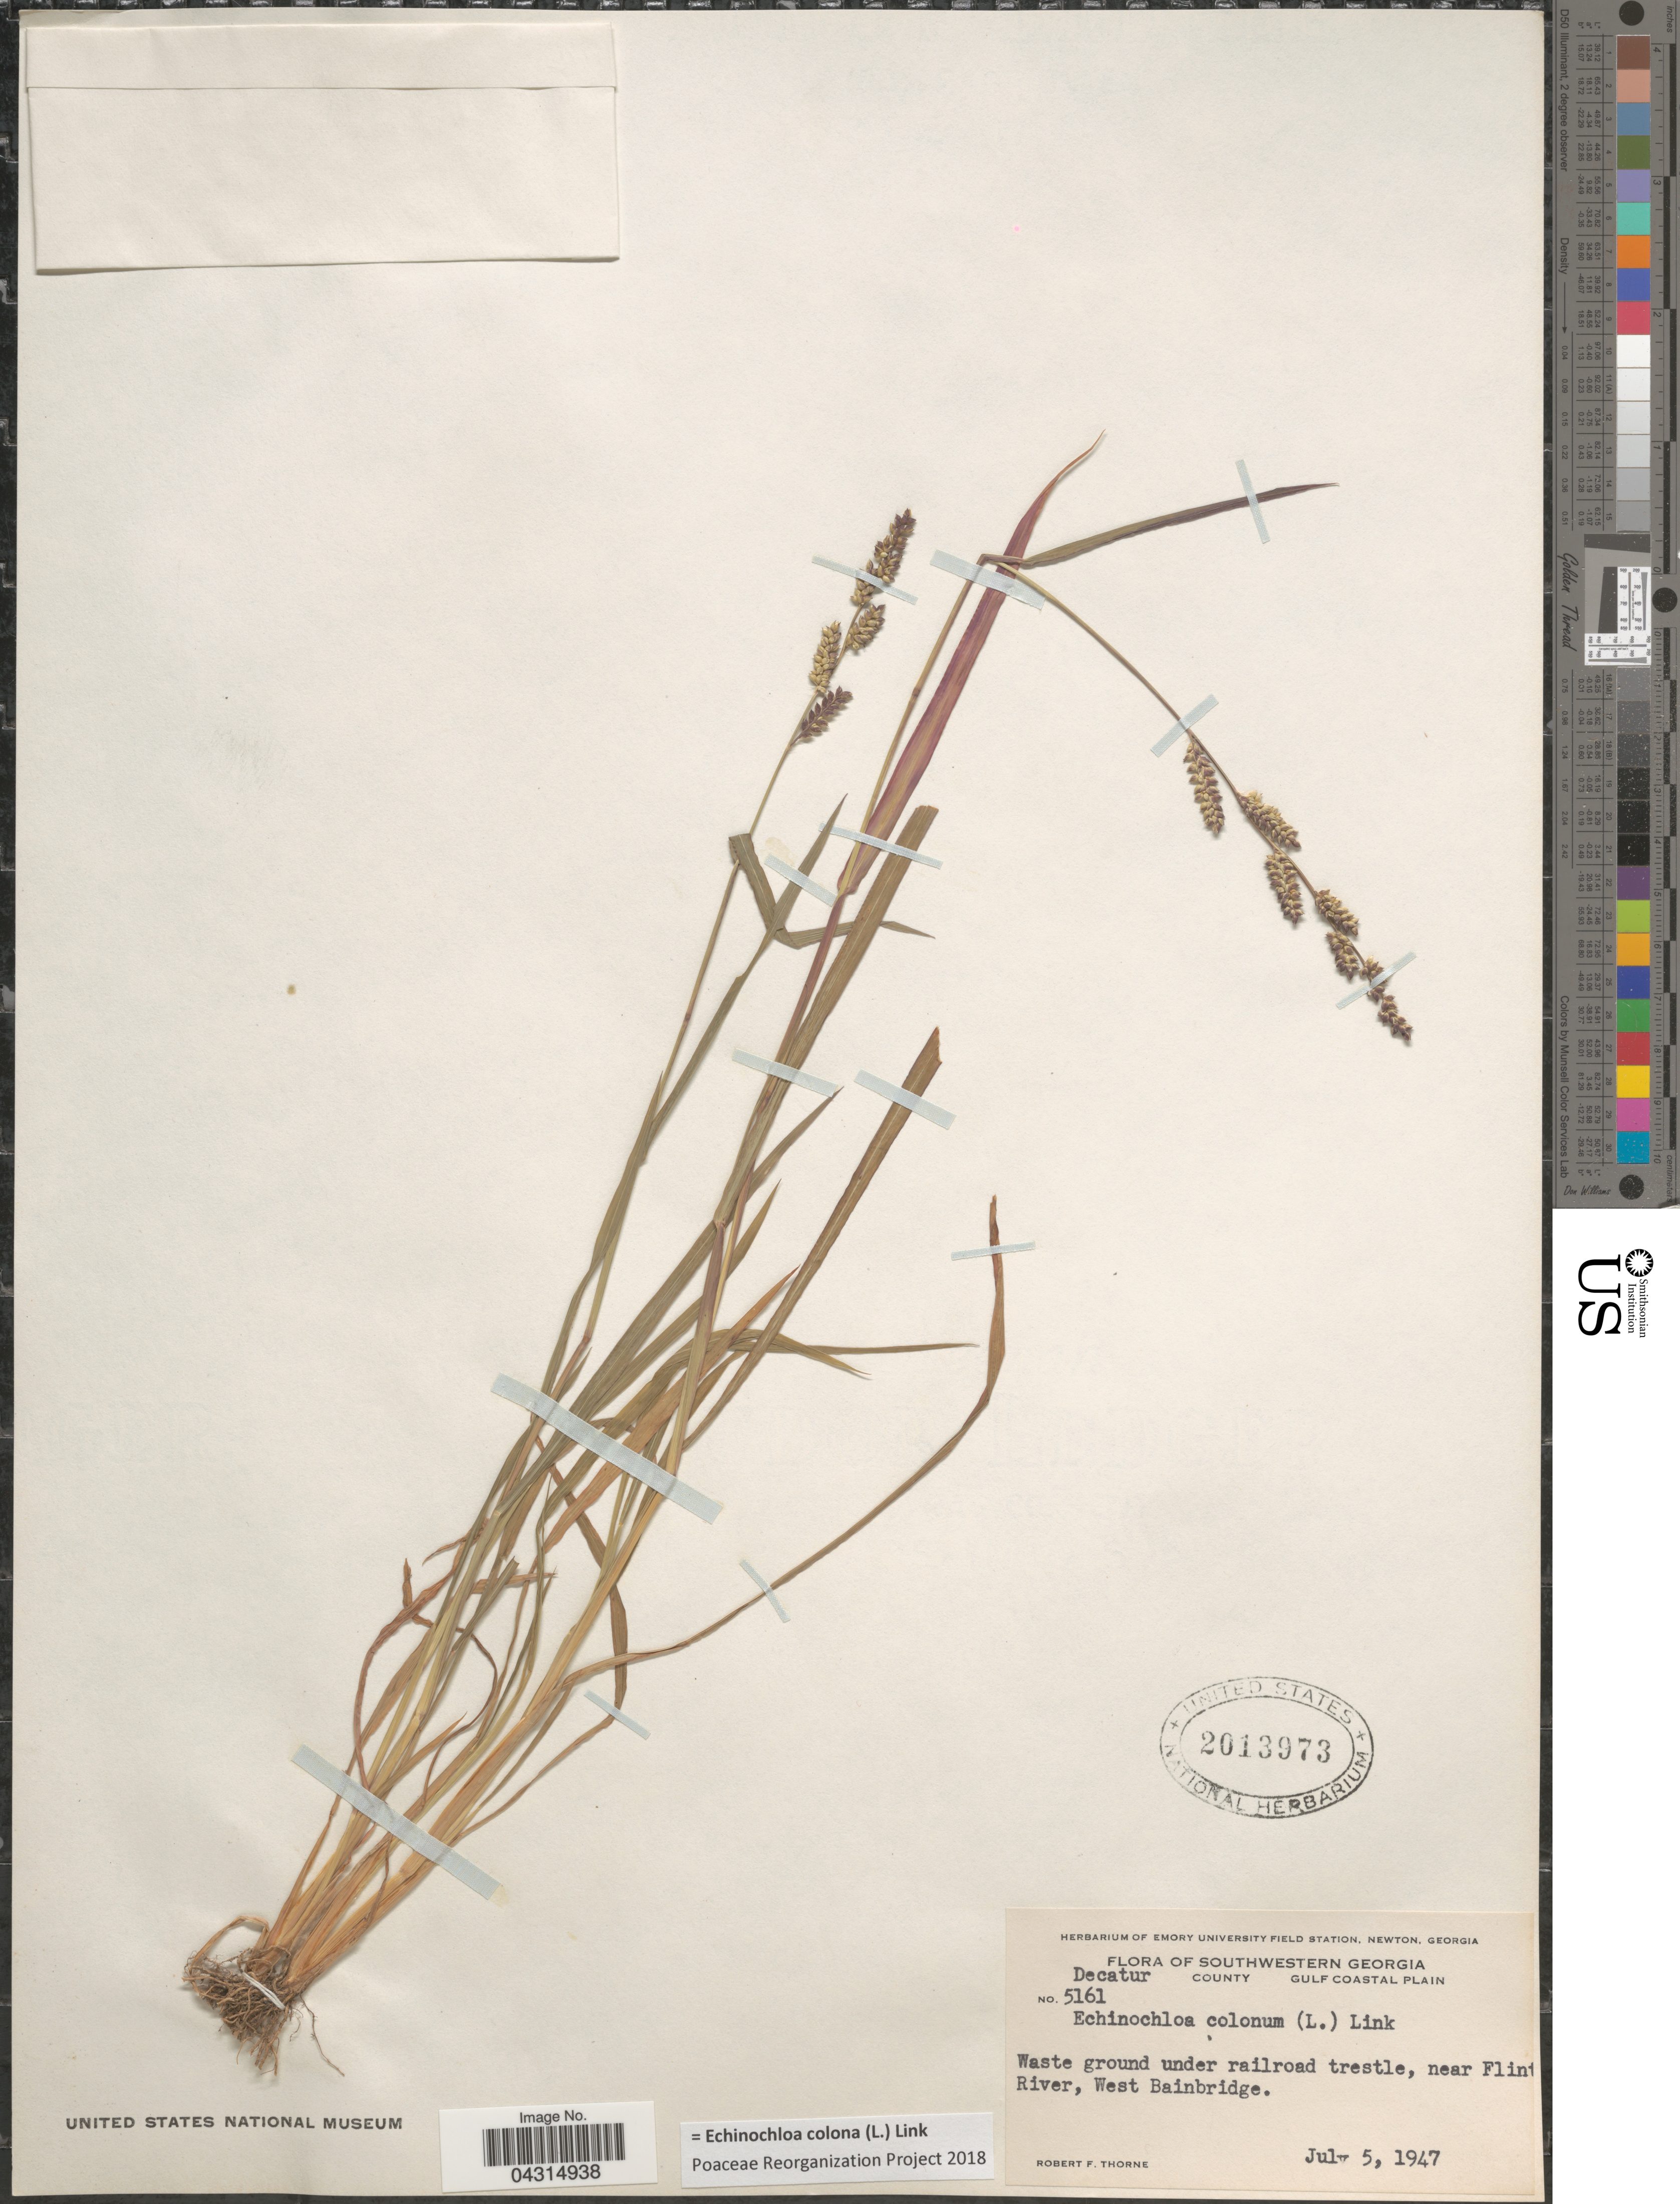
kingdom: Plantae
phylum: Tracheophyta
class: Liliopsida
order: Poales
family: Poaceae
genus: Echinochloa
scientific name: Echinochloa colona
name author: (L.) Link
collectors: R. F. Thorne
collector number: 5161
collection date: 1947-07-05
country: United States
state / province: Georgia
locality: Southwestern Georgia. Decatur County. Gulf Coastal Plain. Waste ground under railroad trestle, near Flint River, West Bainbridge.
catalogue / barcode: US 2013973